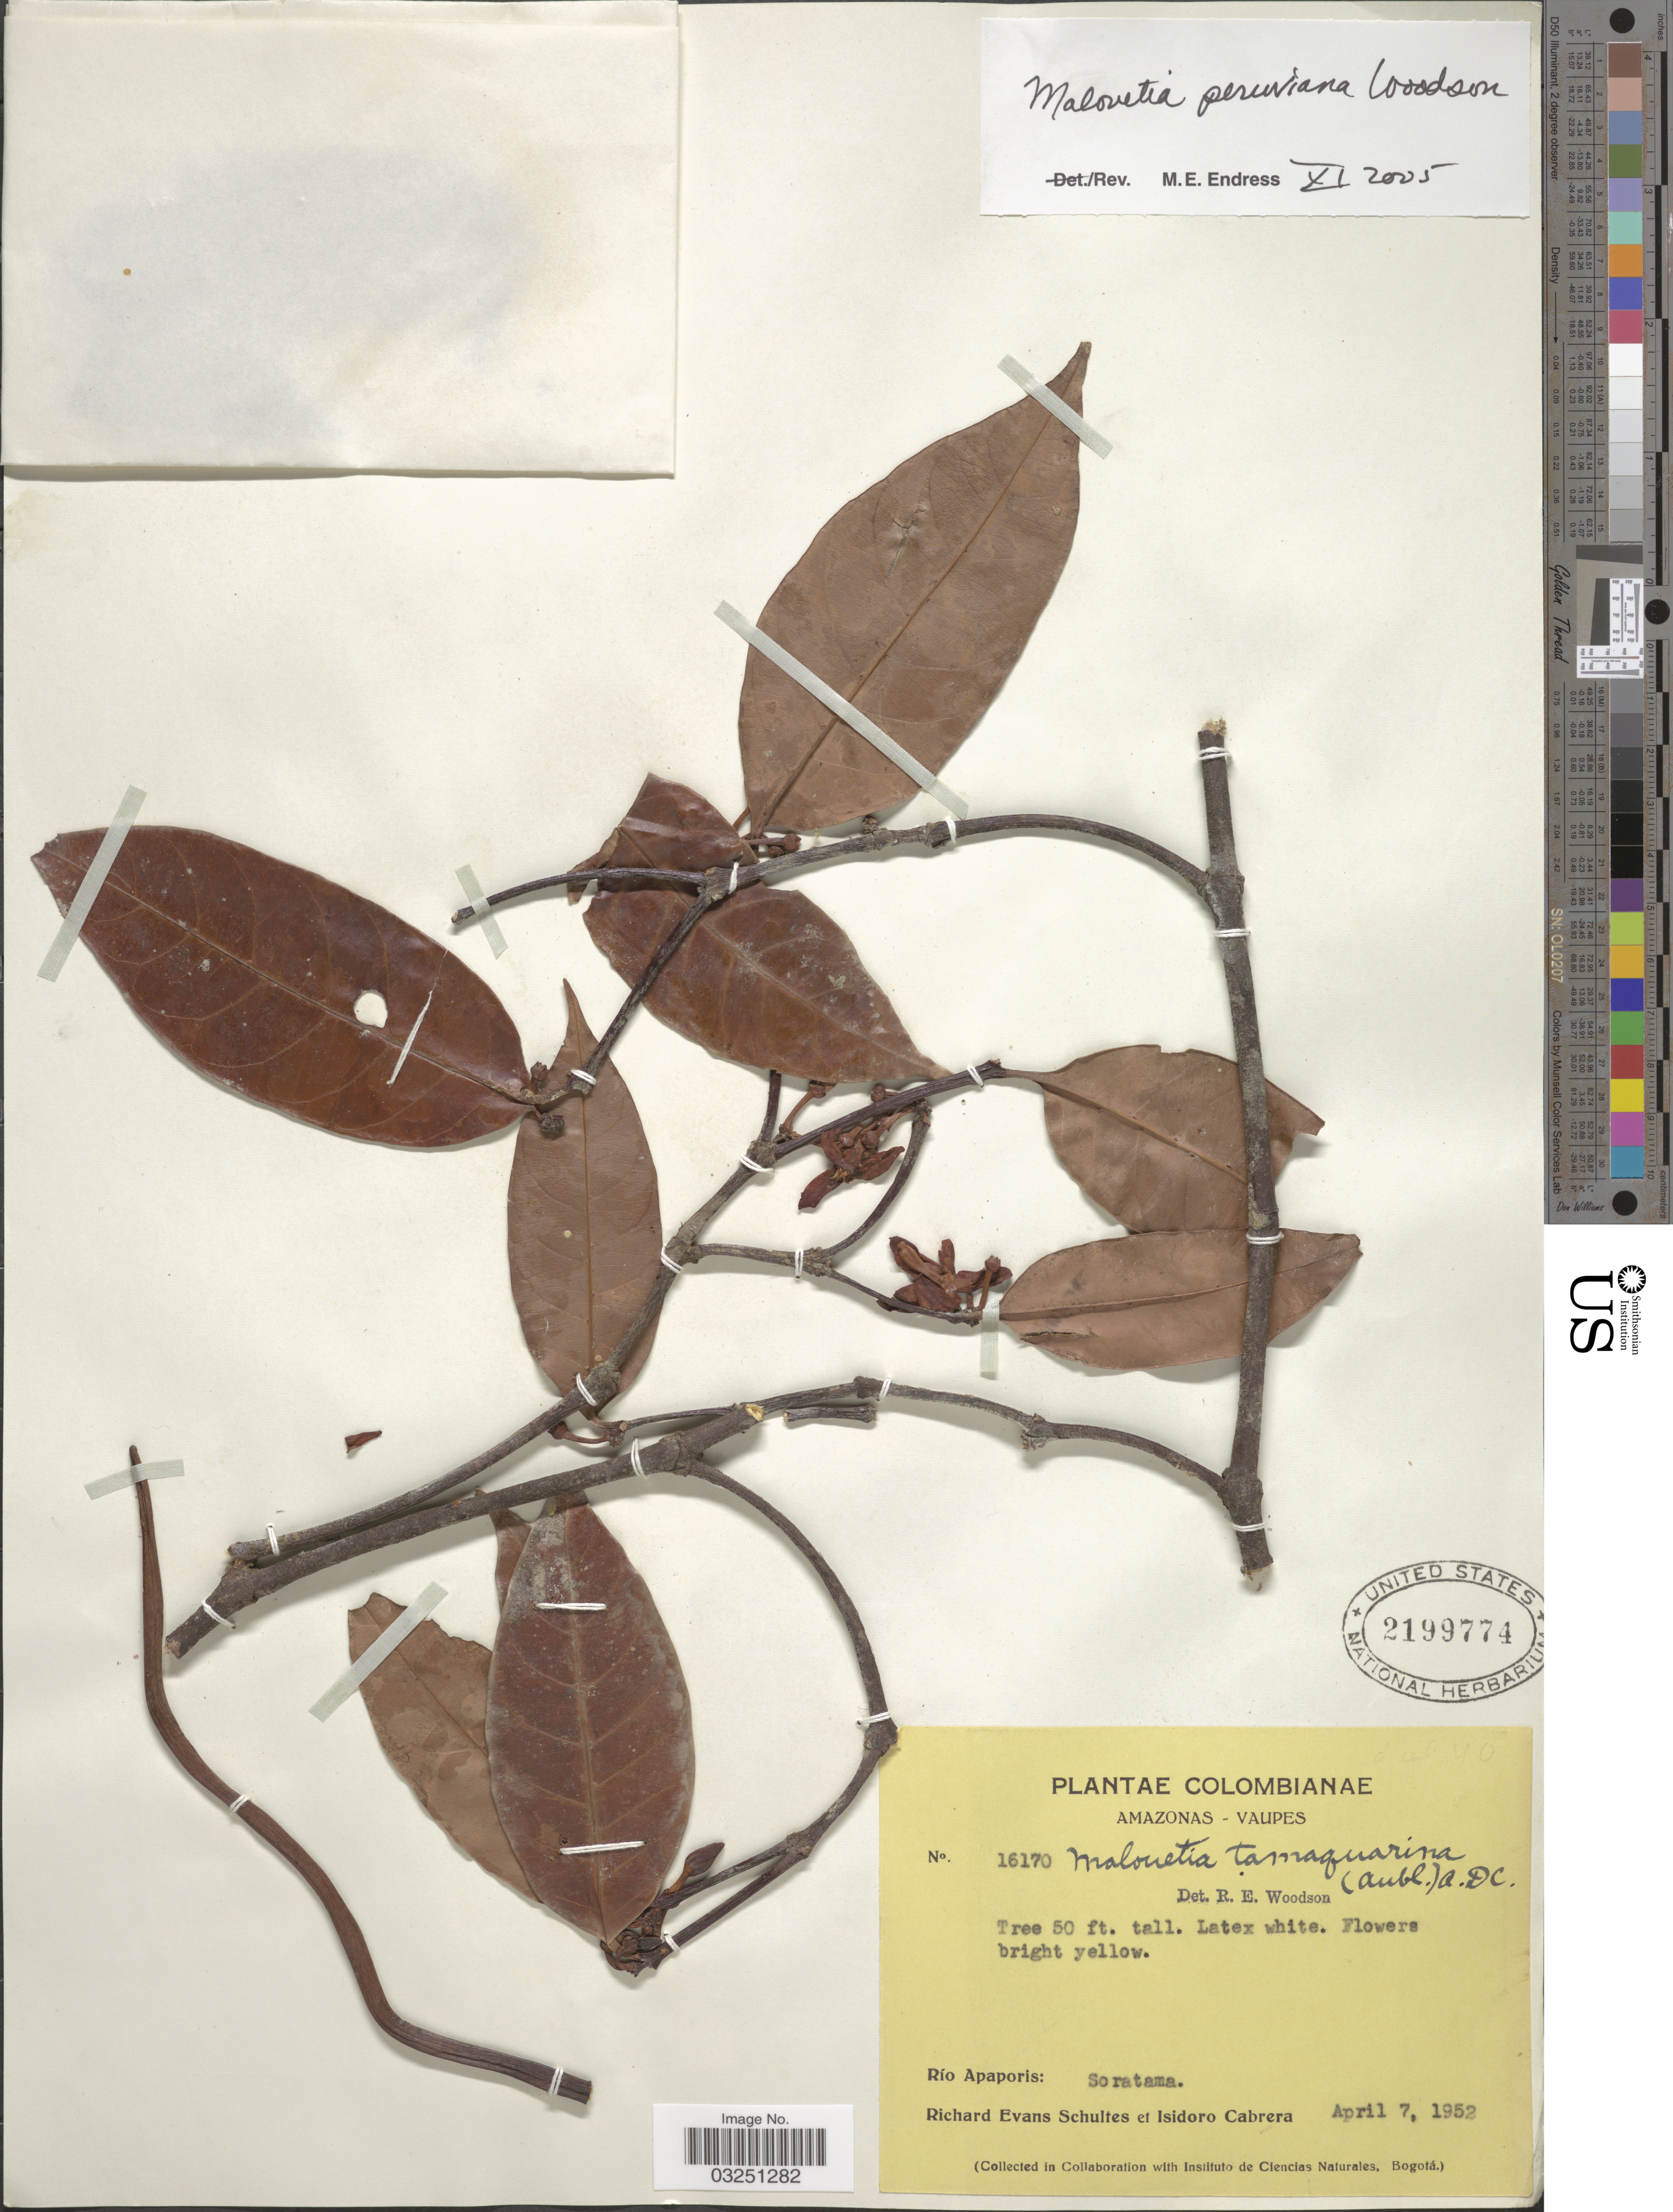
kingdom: Plantae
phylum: Tracheophyta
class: Magnoliopsida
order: Gentianales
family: Apocynaceae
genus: Malouetia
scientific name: Malouetia peruviana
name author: Woodson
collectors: R. E. Schultes & I. Cabrera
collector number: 16170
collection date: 1952-04-07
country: Colombia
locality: Amazonas - Vaupés. Río Apaporis: Soratama.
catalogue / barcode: US 2199774